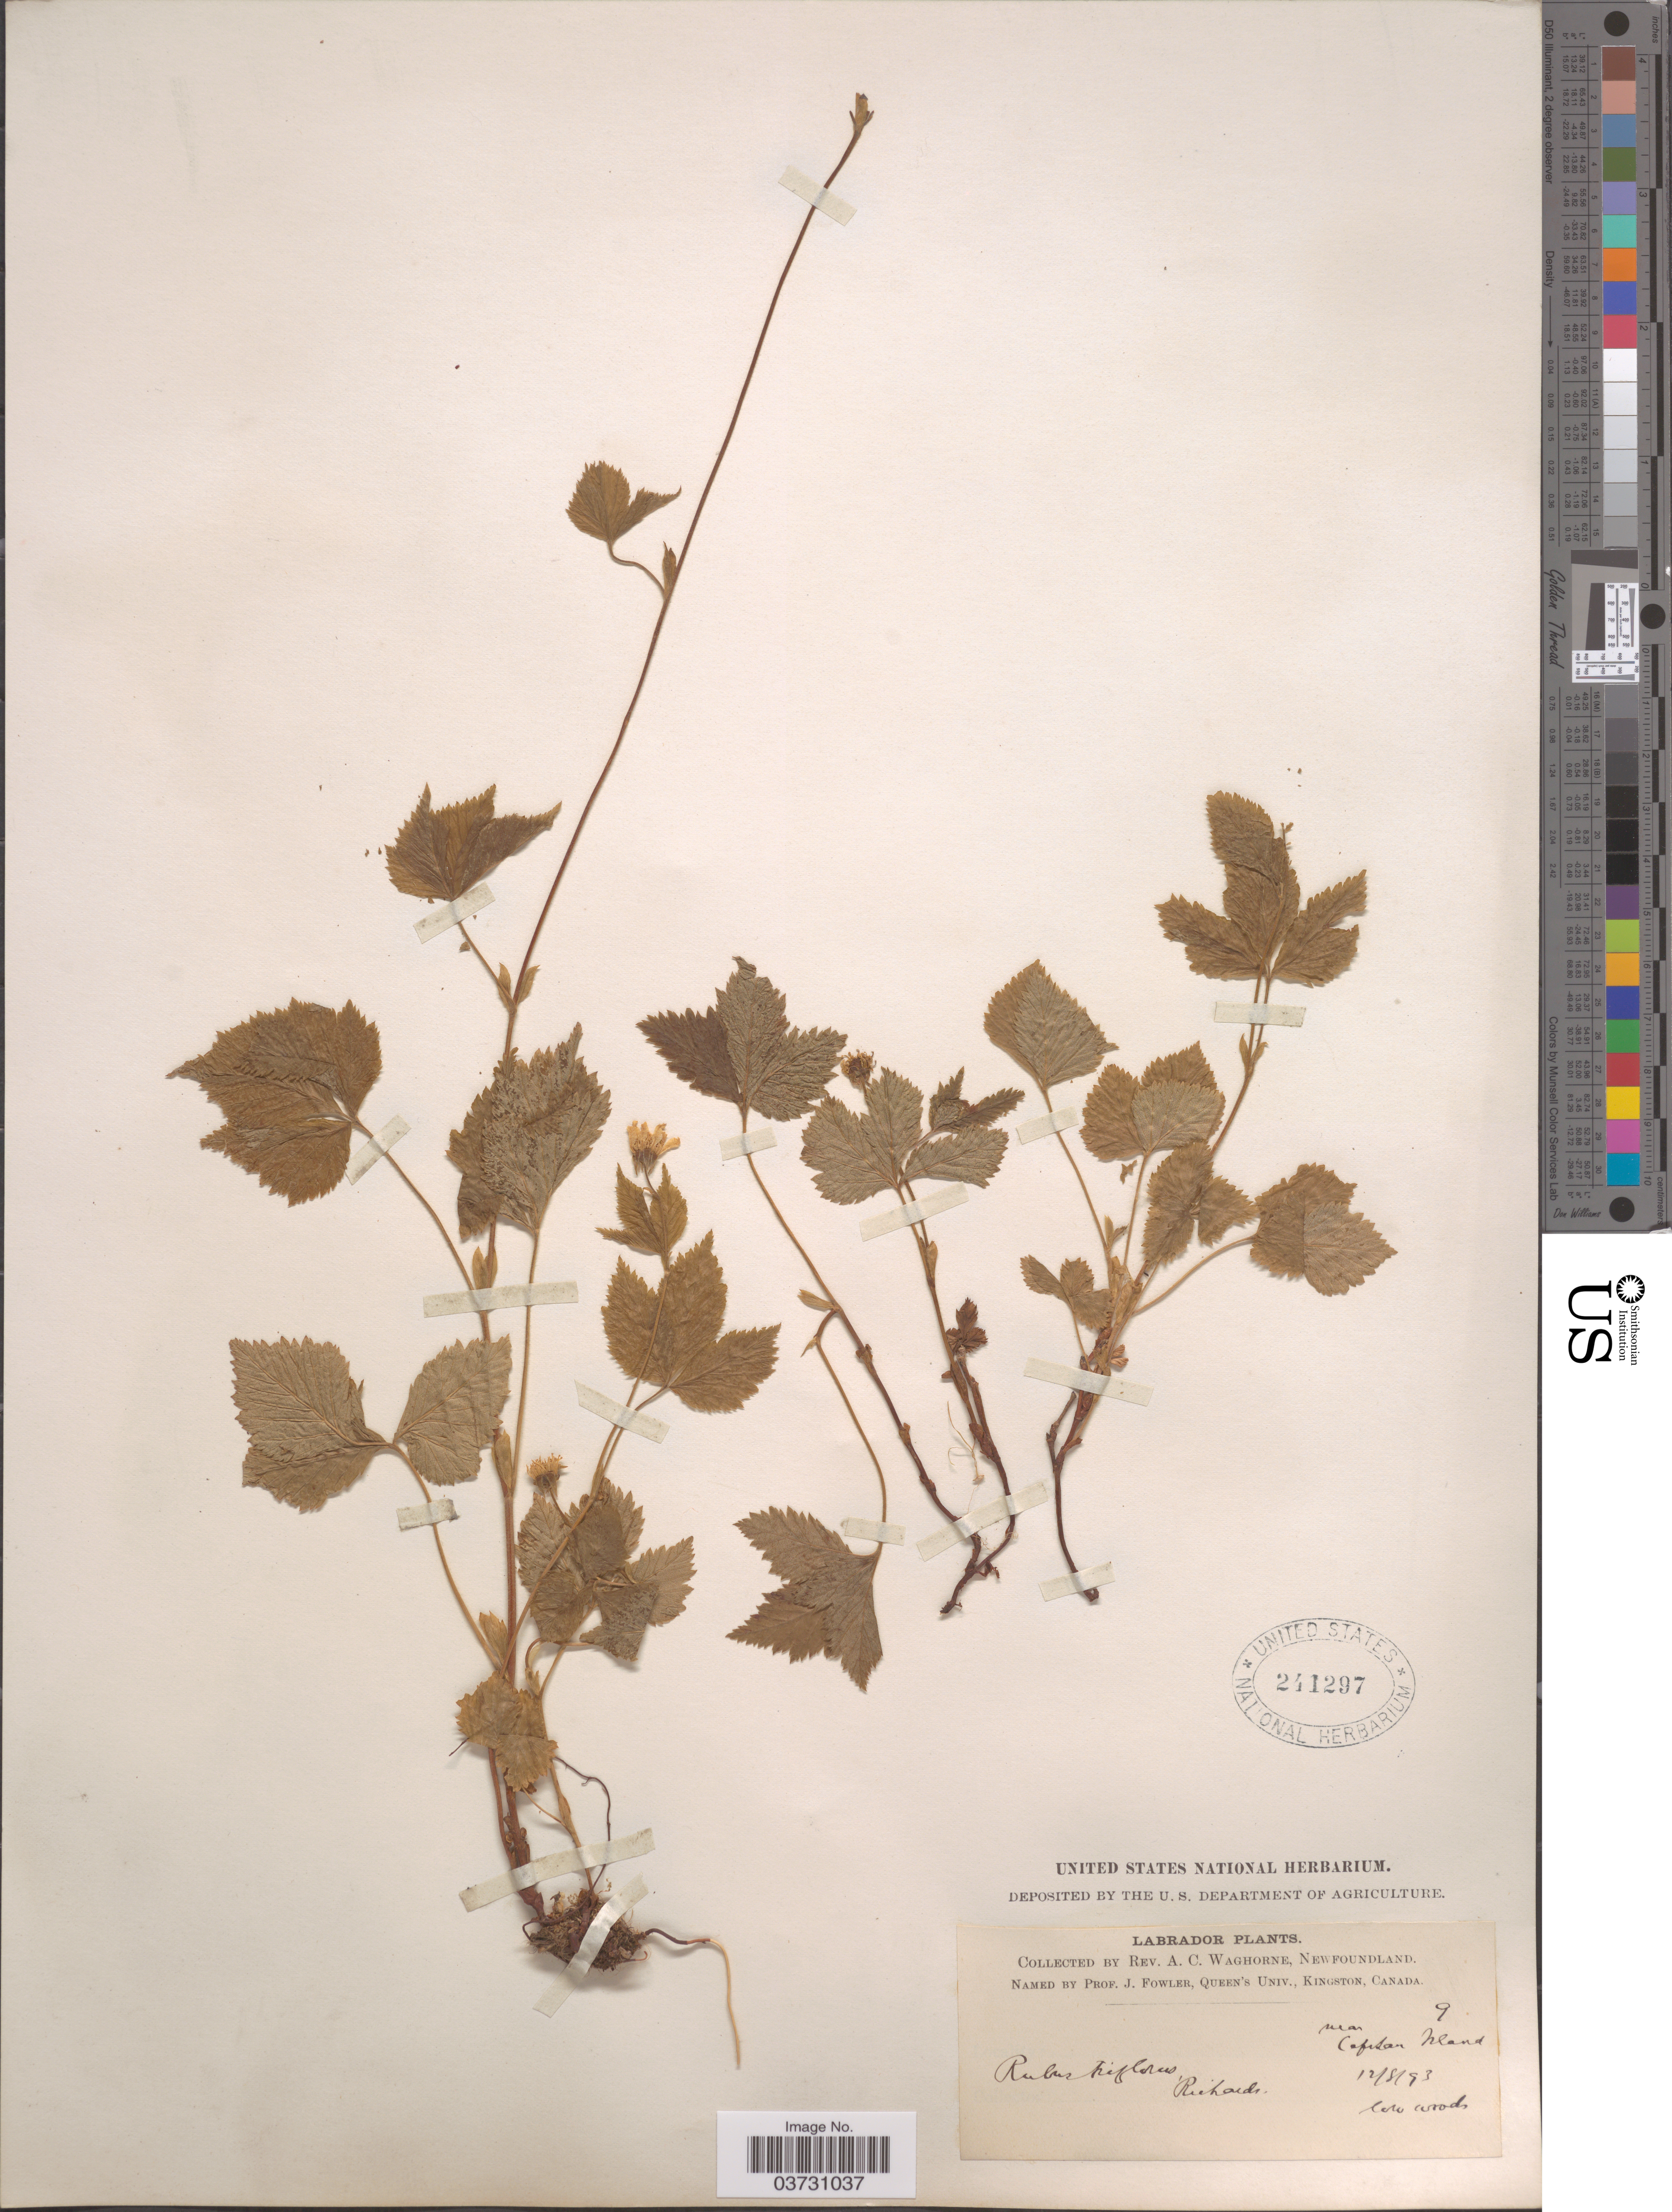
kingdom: Plantae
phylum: Tracheophyta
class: Magnoliopsida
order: Rosales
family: Rosaceae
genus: Rubus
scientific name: Rubus pubescens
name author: Raf.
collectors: A. Waghorne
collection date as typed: Transcribed d/m/y: 8/12/93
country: Canada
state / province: Newfoundland and Labrador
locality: Labrador. Near Capstan I.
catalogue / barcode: US 241297